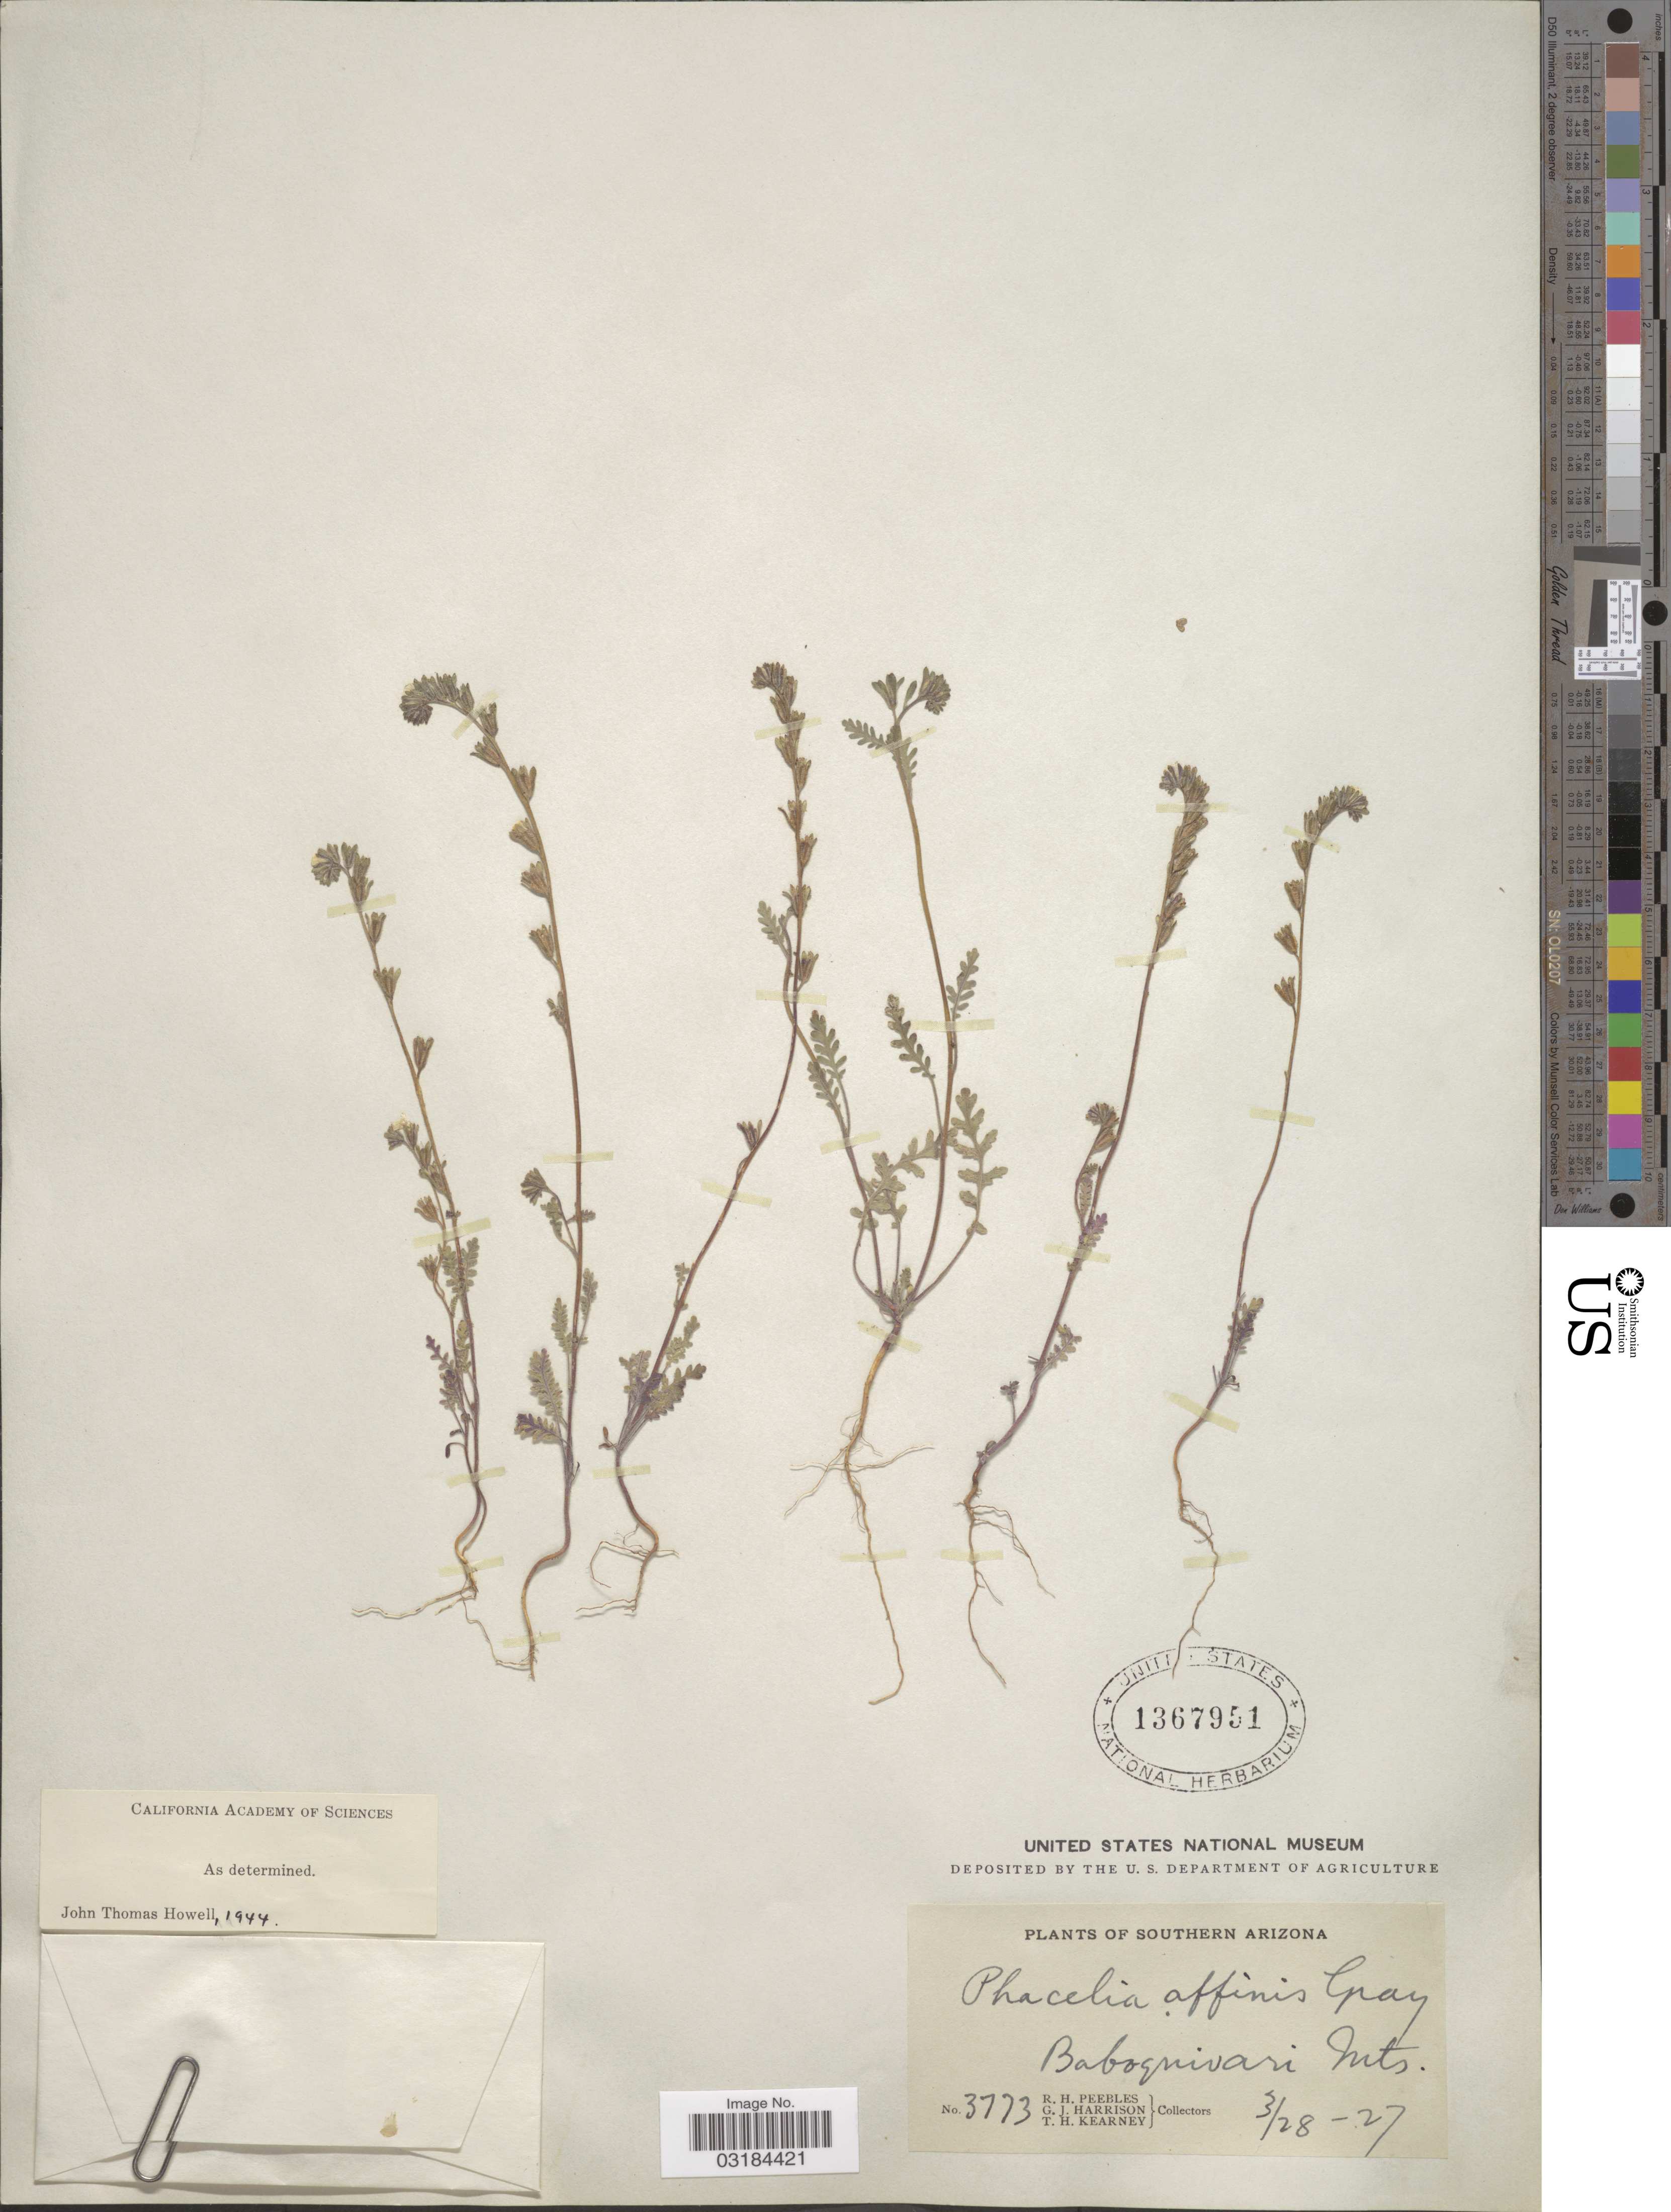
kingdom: Plantae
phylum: Tracheophyta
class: Magnoliopsida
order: Boraginales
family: Hydrophyllaceae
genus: Phacelia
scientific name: Phacelia affinis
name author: A. Gray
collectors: R. H. Peebles, G. J. Harrison & T. H. Kearney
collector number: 3773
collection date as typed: Transcribed d/m/y: 28/3/27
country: United States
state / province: Arizona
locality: Southern Arizona. Baboquivari Mts.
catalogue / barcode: US 1367951